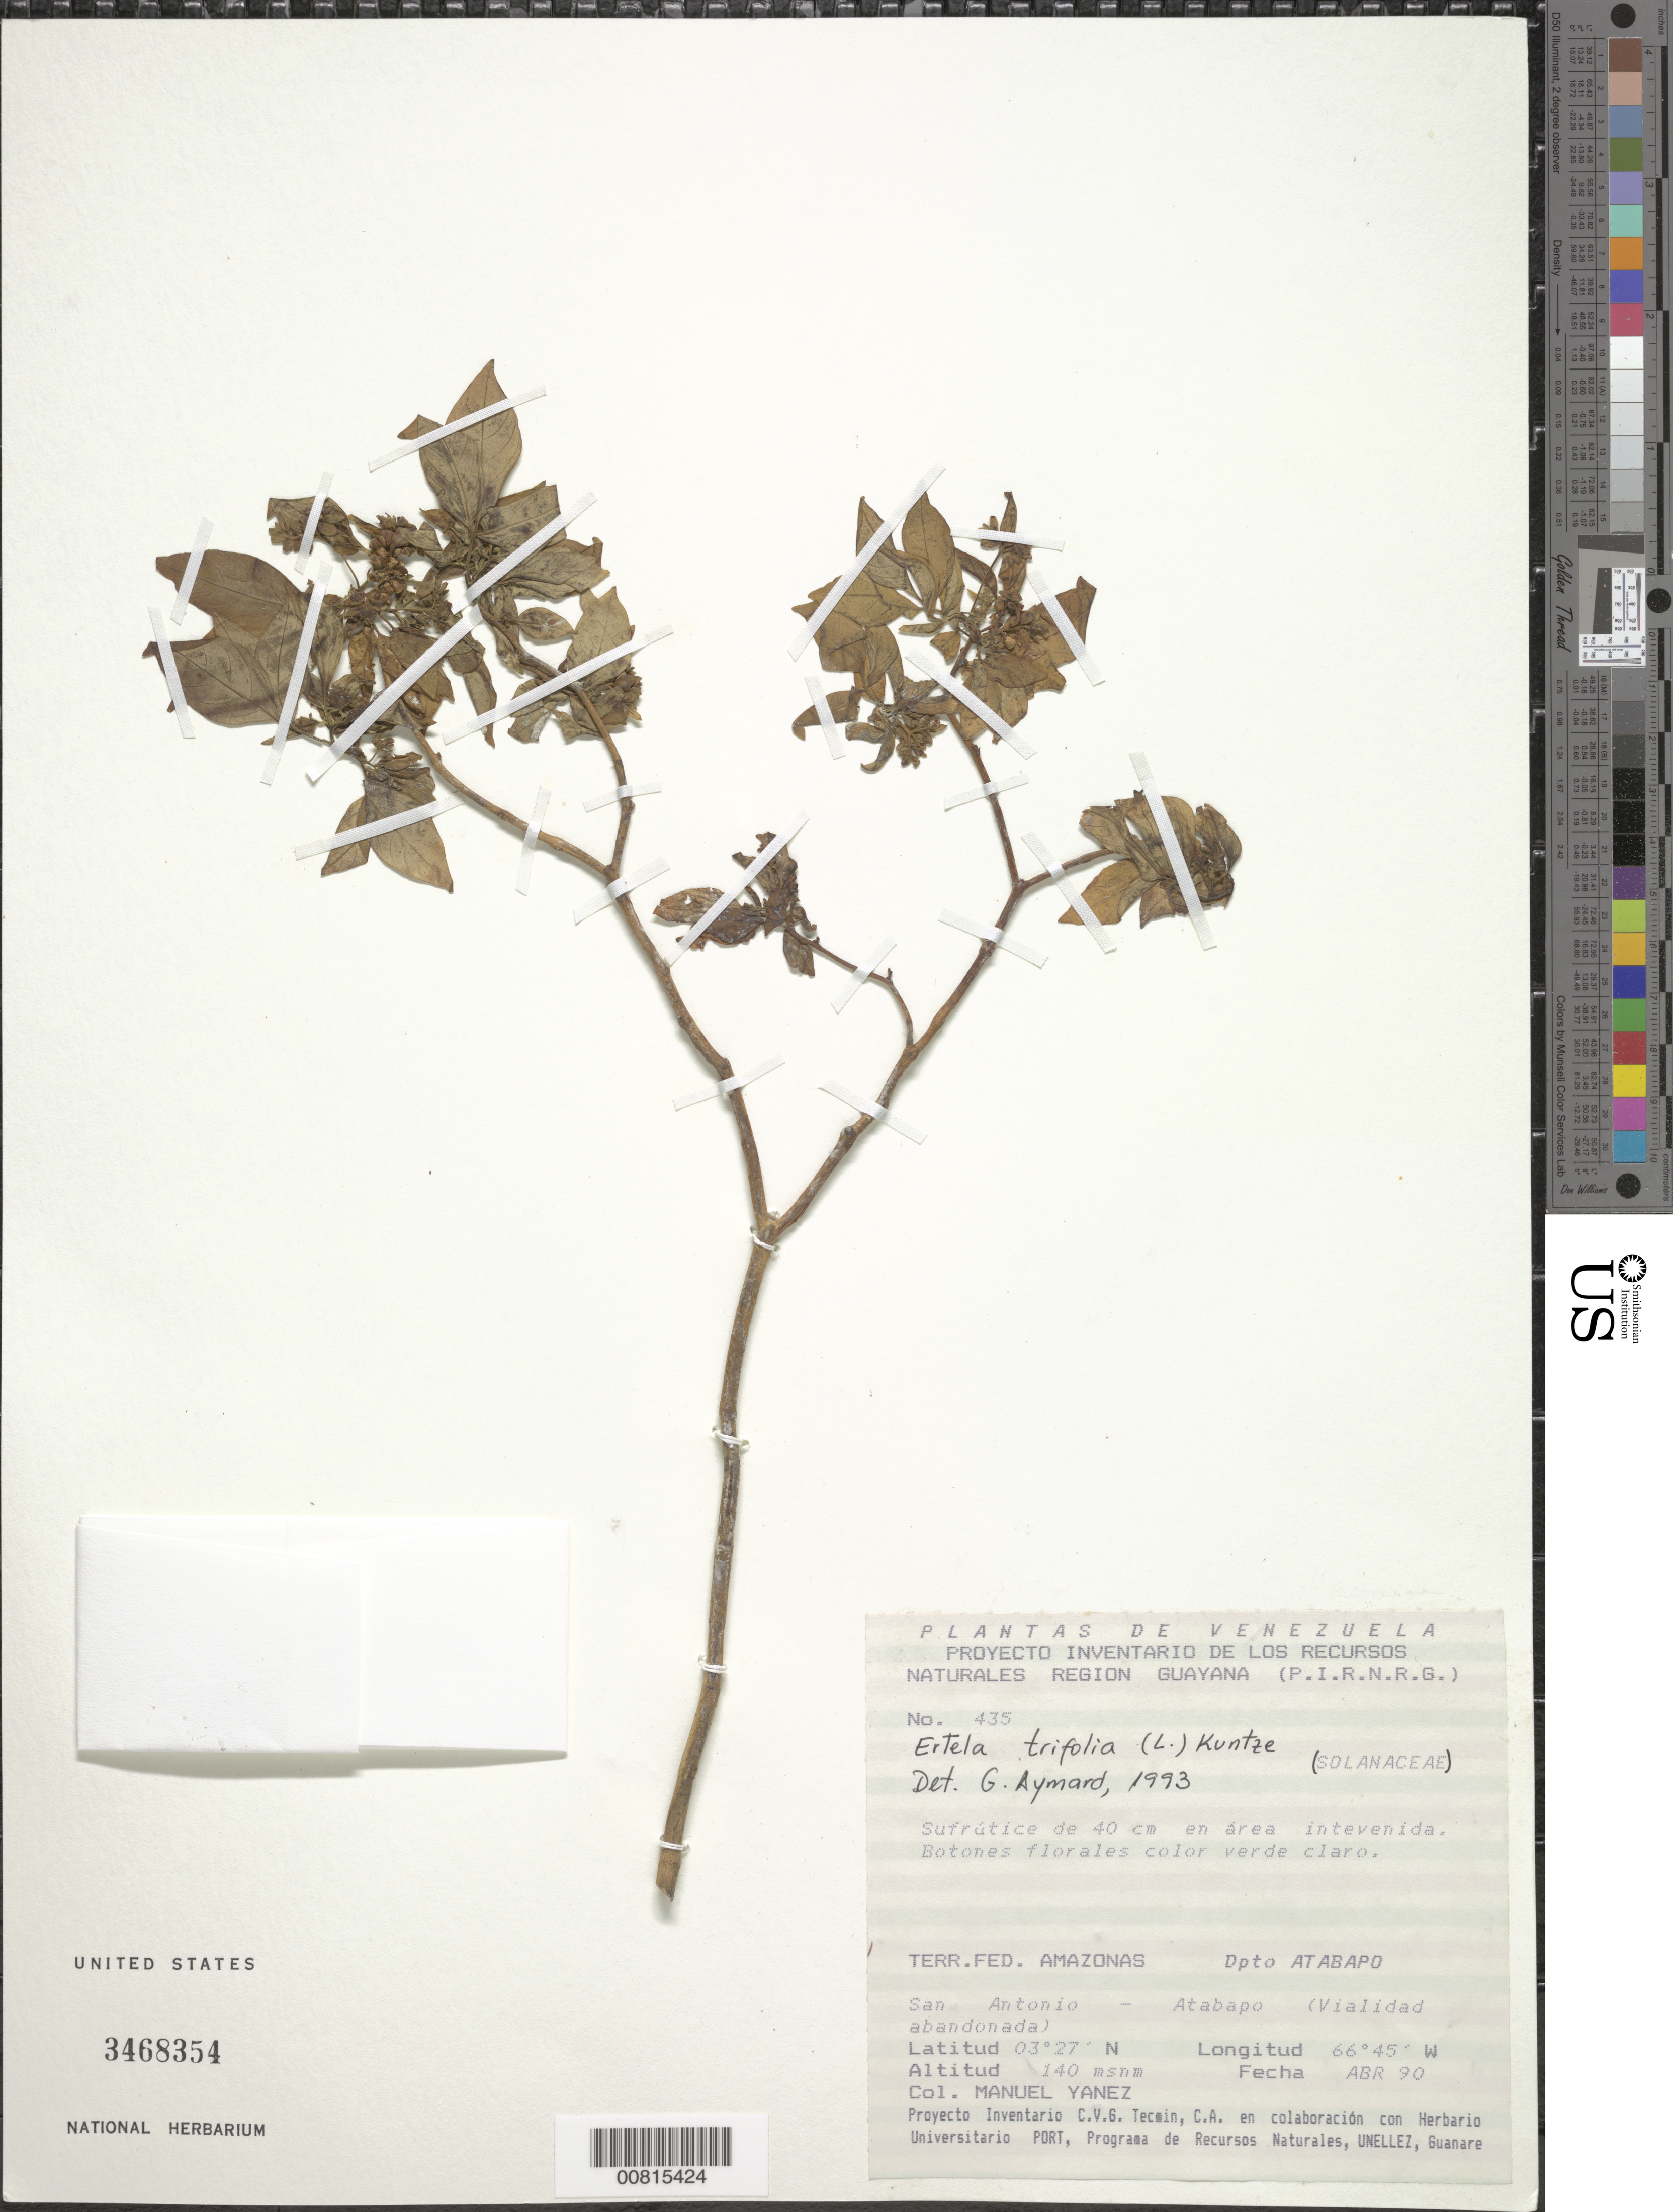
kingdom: Plantae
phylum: Tracheophyta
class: Magnoliopsida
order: Sapindales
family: Rutaceae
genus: Ertela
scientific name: Ertela trifolia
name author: (L.) Kuntze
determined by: Aymard C., G. A., (PORT), Univ. Nac. Exp. de los Llanos Ezequiel Zamora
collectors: M. Yanez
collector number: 435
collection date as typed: Apr-90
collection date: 1990-04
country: Venezuela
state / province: Amazonas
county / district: Atabapo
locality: San Antonio del Orinoco (Vialidad abandonada)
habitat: Area intervenida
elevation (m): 140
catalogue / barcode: US 3468354